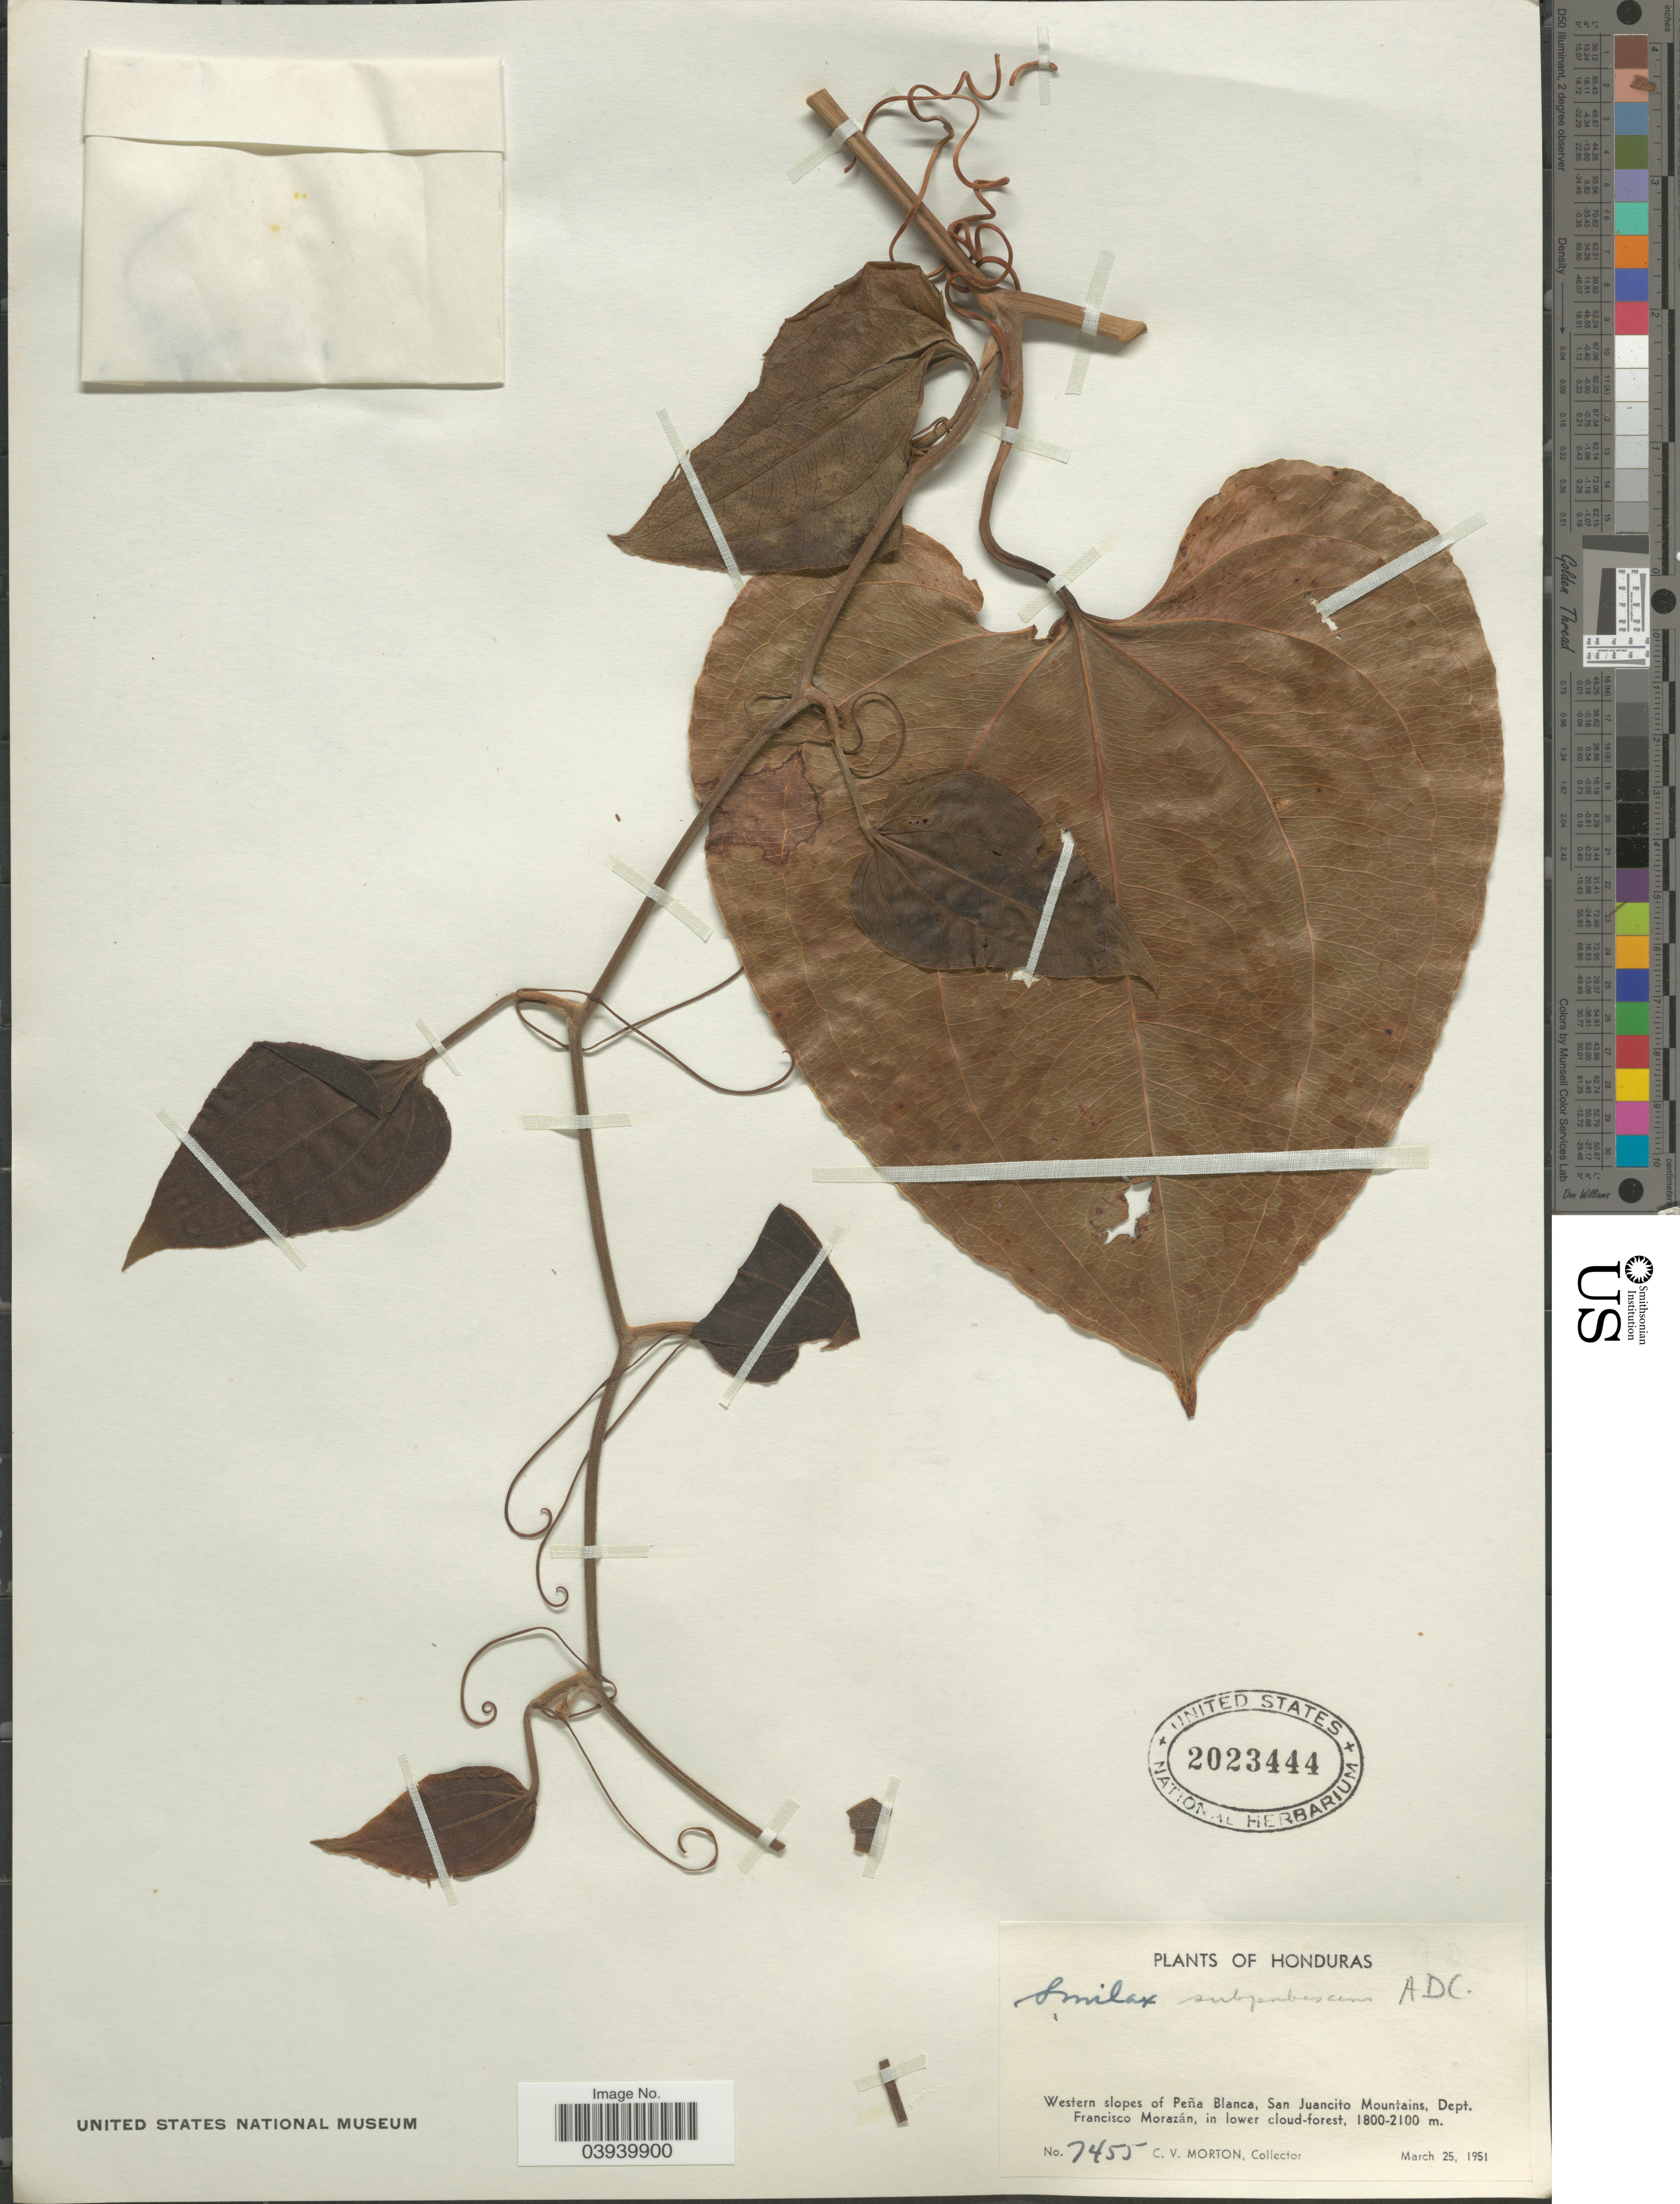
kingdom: Plantae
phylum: Tracheophyta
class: Liliopsida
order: Liliales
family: Smilacaceae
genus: Smilax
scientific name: Smilax subpubescens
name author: A. DC.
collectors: C. V. Morton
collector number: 7455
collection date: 1951-03-25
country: Honduras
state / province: Fco. Morazán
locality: Western slopes of Peña Blanca, San Juancito Mountains, Dept. Francisco Morazán.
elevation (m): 1800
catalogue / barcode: US 2023444